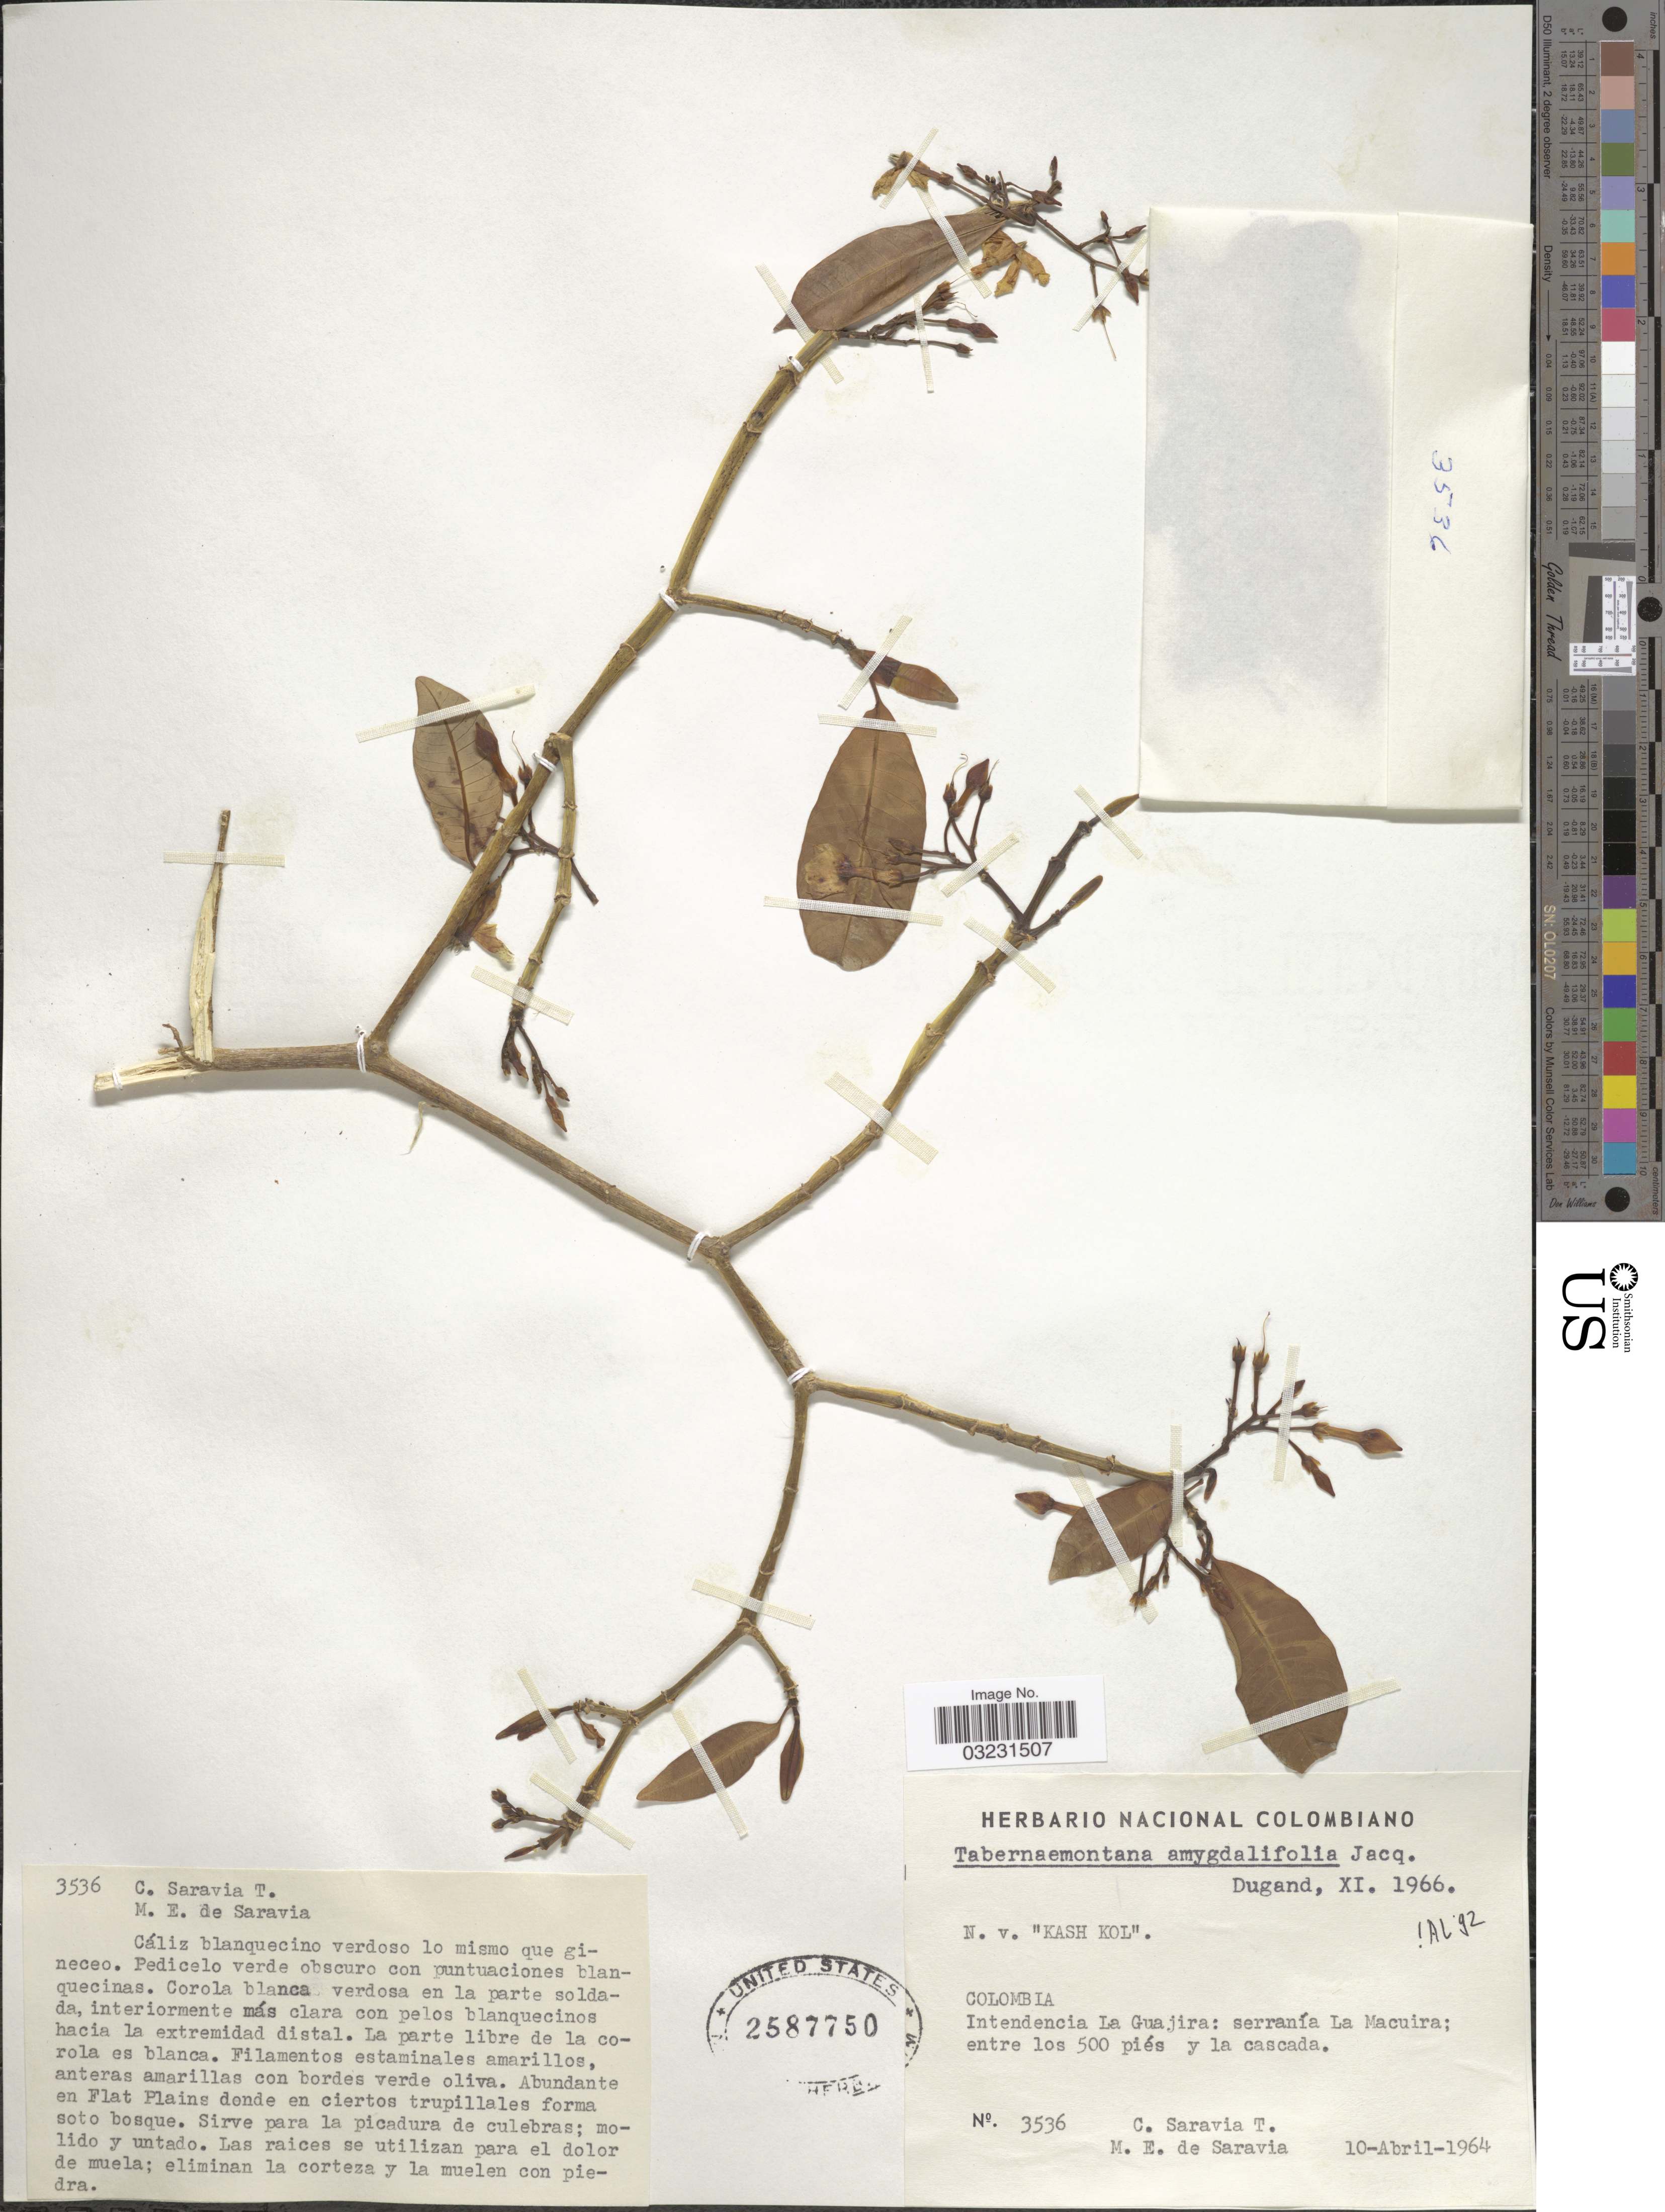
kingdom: Plantae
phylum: Tracheophyta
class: Magnoliopsida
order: Gentianales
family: Apocynaceae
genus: Tabernaemontana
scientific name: Tabernaemontana amygdalifolia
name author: Jacq.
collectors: C. Saravia T. & M. E. Saravia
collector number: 3536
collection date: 1964-04-10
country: Colombia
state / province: La Guajira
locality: Intendencia La Guajira: serranía La Macuira; entre los 500 piés y la cascada.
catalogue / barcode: US 2587750